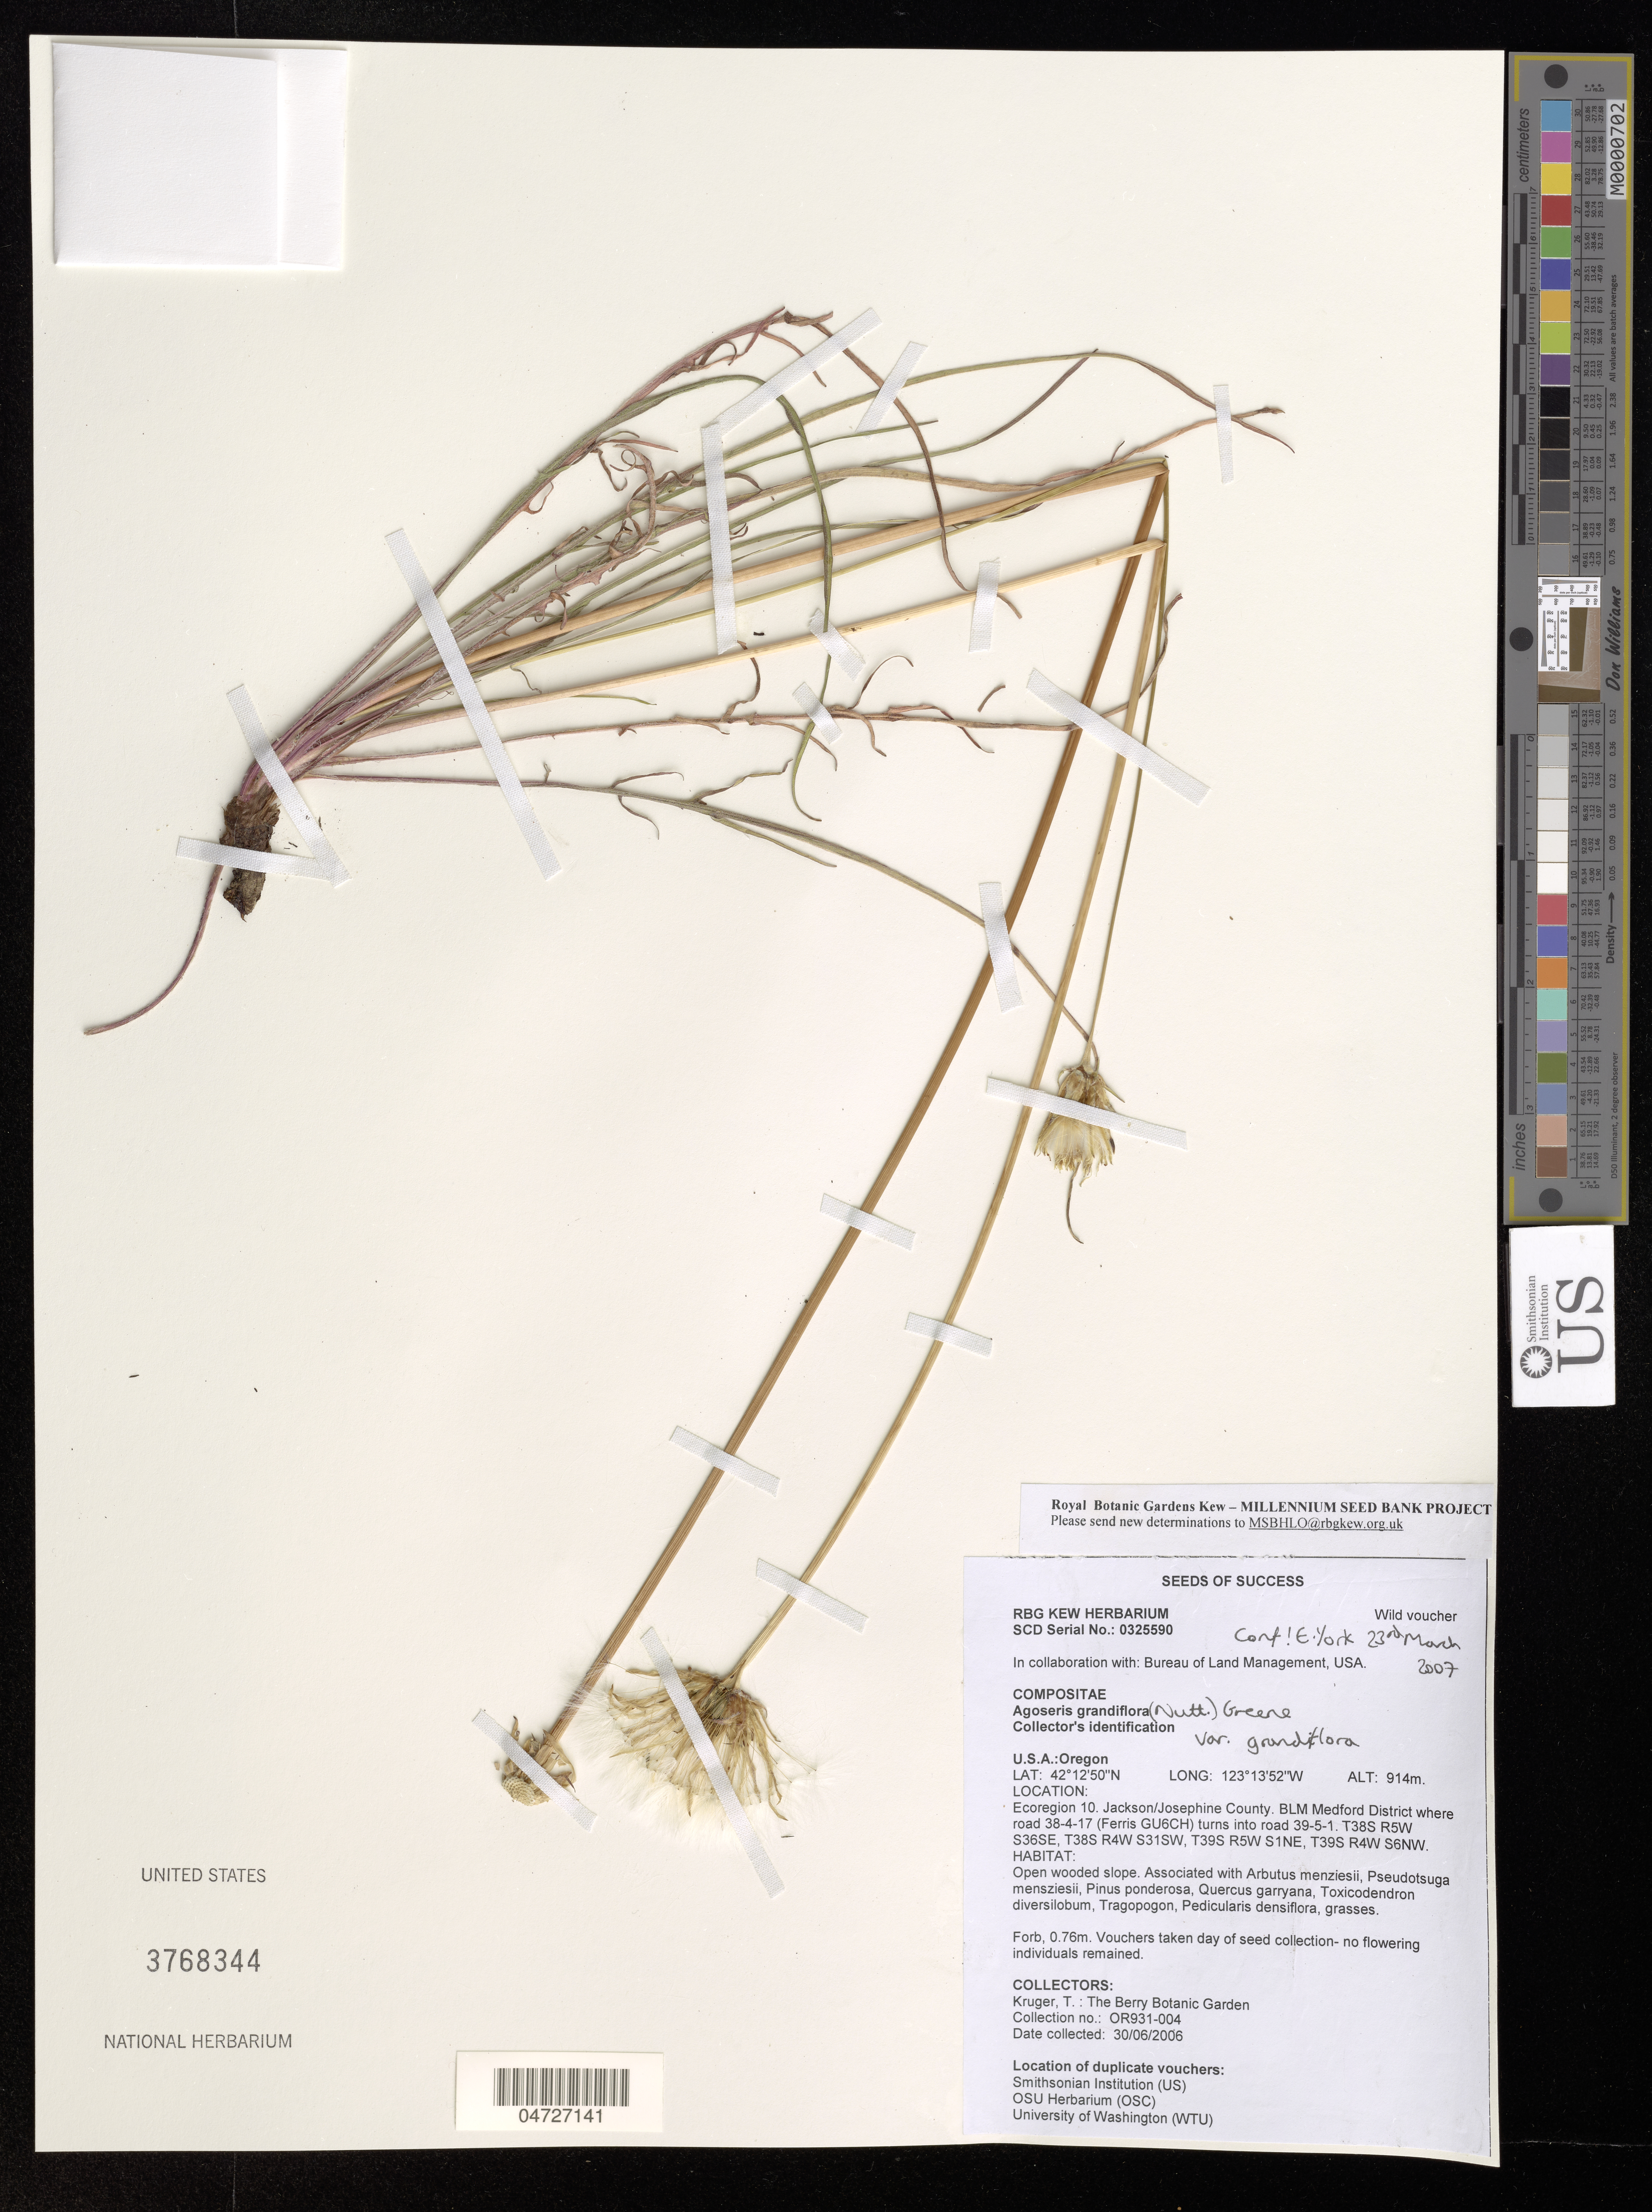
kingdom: Plantae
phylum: Tracheophyta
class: Magnoliopsida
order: Asterales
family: Asteraceae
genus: Agoseris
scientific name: Agoseris grandiflora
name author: (Nutt.) Greene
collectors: A. M. Kruger R.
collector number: OR931-004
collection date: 2006-06-30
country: United States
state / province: Oregon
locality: Ecoregion 10. Jackson/Josephine County. BLM Medford District where road 38-4-17 (Ferris GU6CH) turns into road 39-5-1. T38S R5W S36SE, T38S R4W S31SWm R39S R5W S1NE, R39S R4W S6NW.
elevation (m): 914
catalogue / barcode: US 3768344